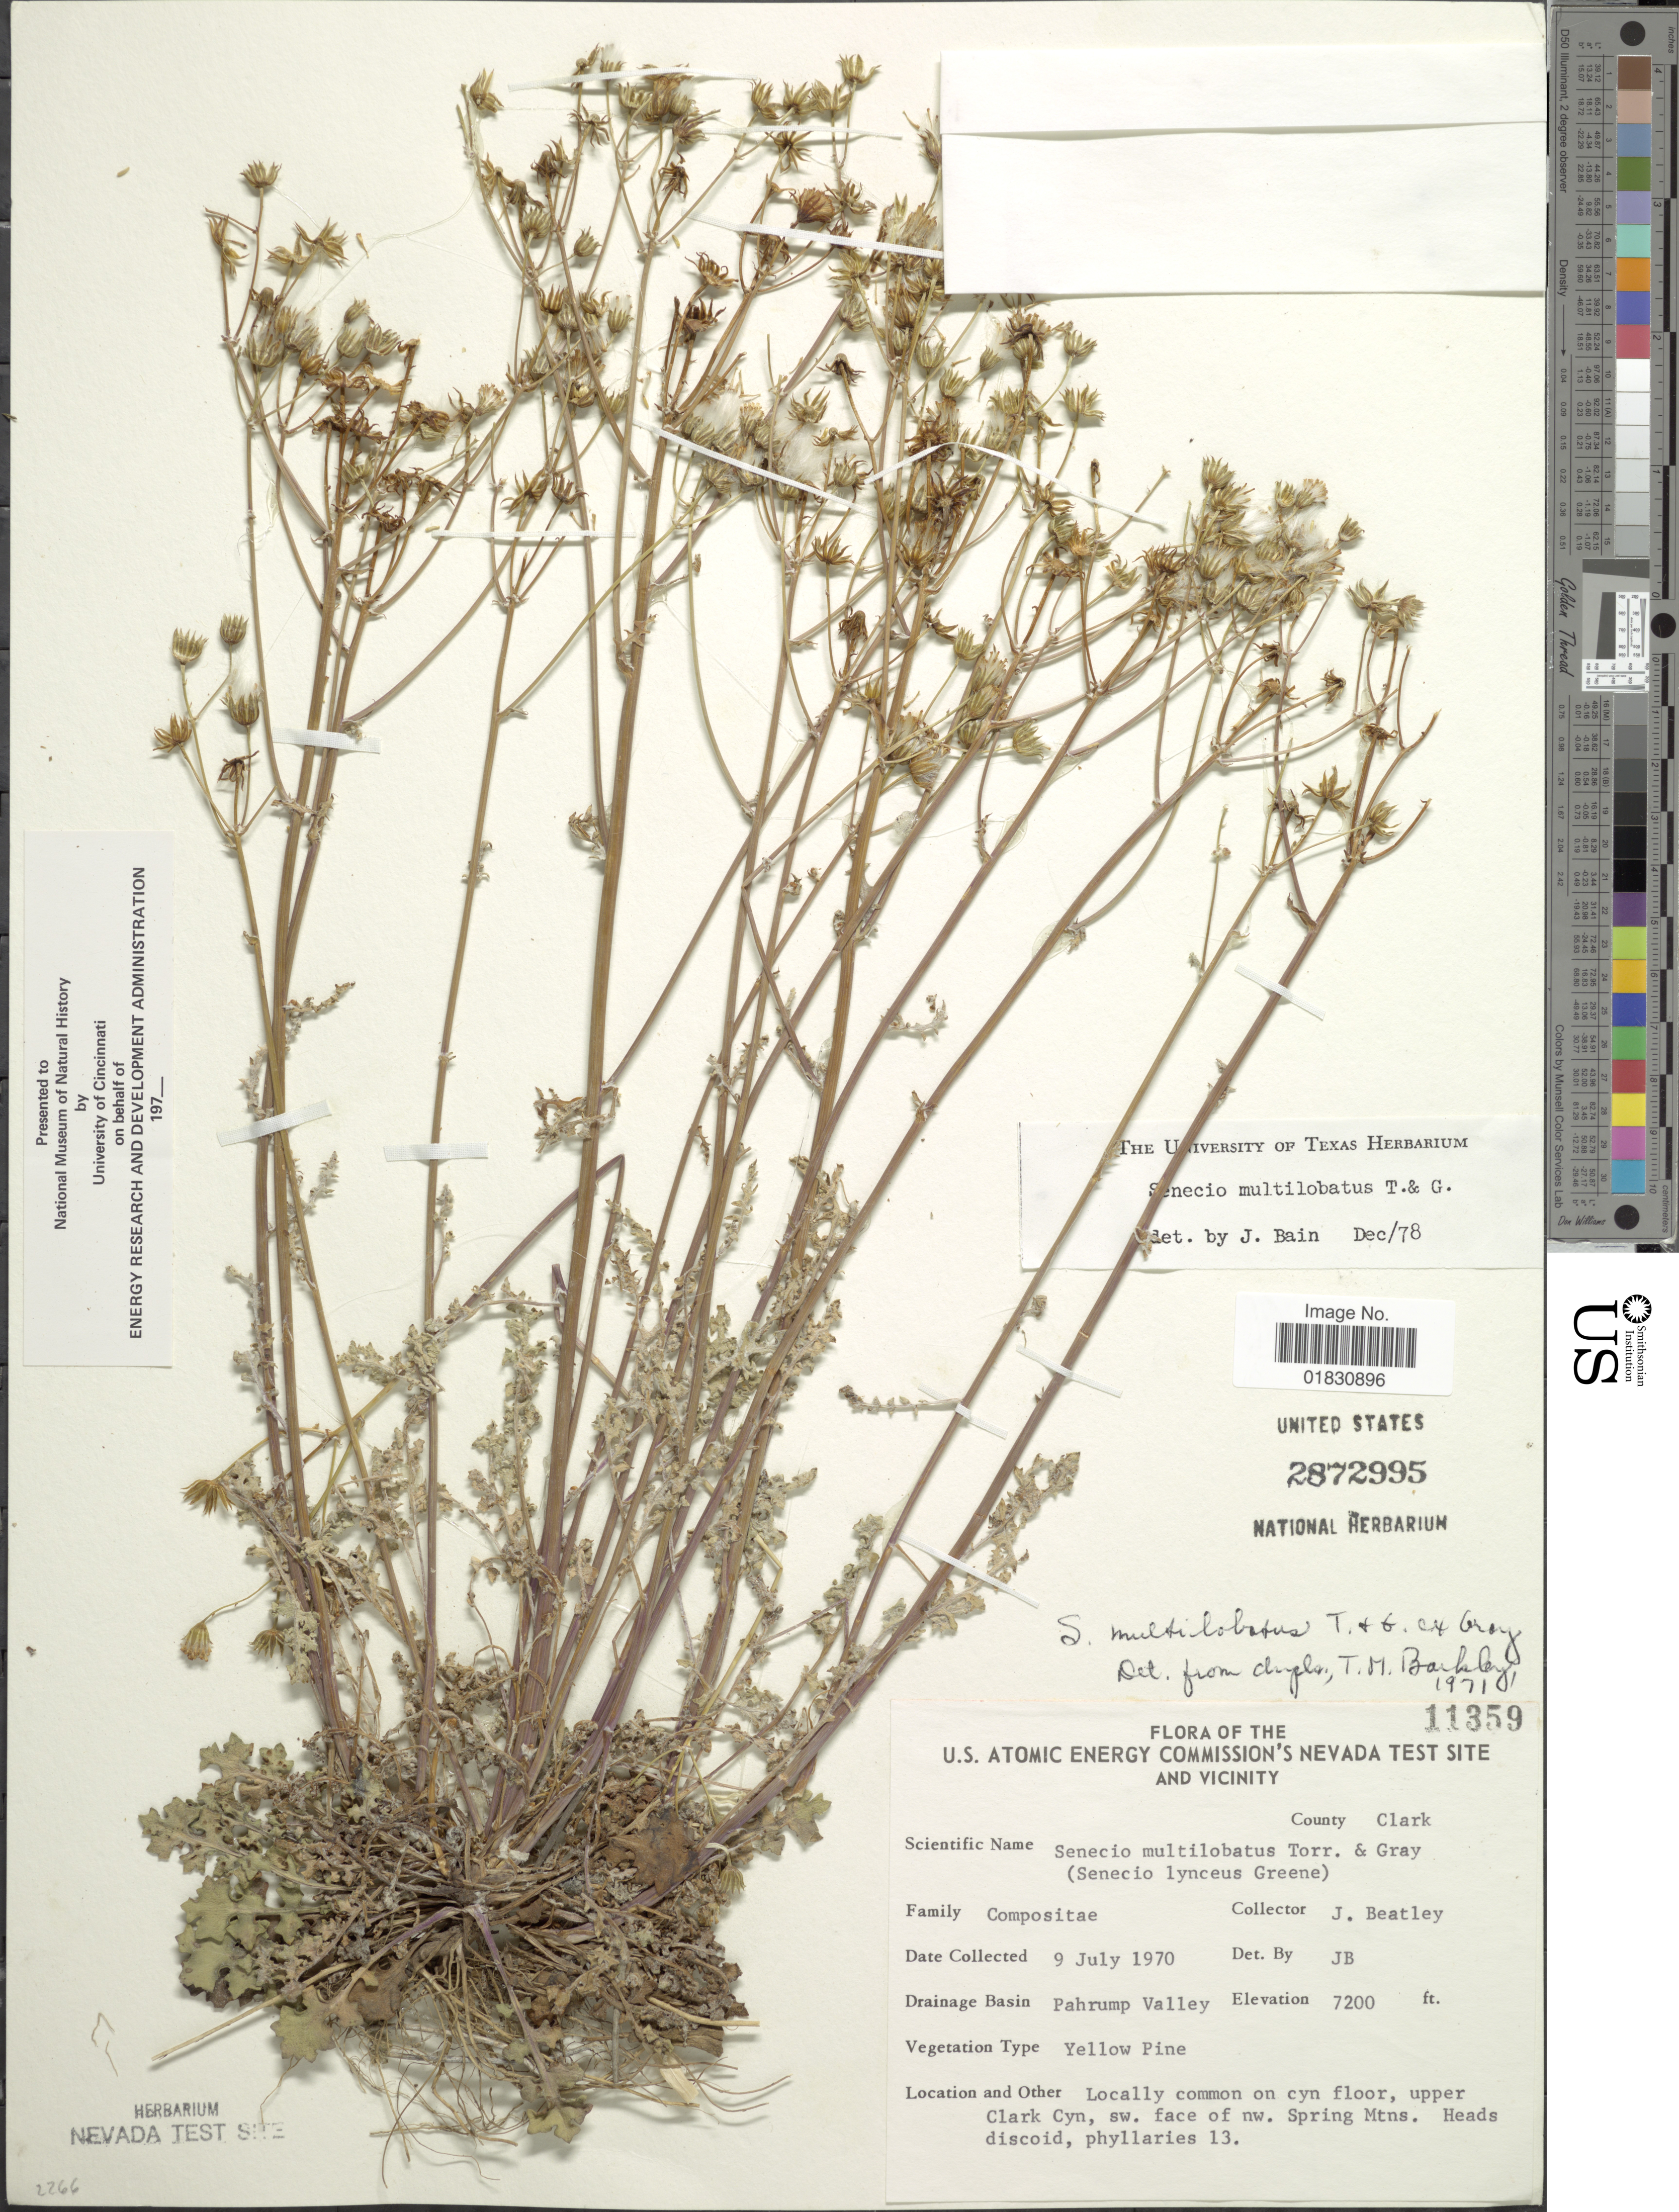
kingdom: Plantae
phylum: Tracheophyta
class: Magnoliopsida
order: Asterales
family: Asteraceae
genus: Packera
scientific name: Packera multilobata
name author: (Torr. & A. Gray) W.A. Weber & Á. Löve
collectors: J. C. Beatley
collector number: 11359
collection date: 1970-07-09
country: United States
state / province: Nevada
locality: U.S. Atomic Energy Commission's Nevada Test Site And Vicinity, County Clark, Drainage Basin Pahrump Valley, upper Clark Cyn, sw. face of nw. Spring Mtns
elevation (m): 2195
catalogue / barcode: US 2872995